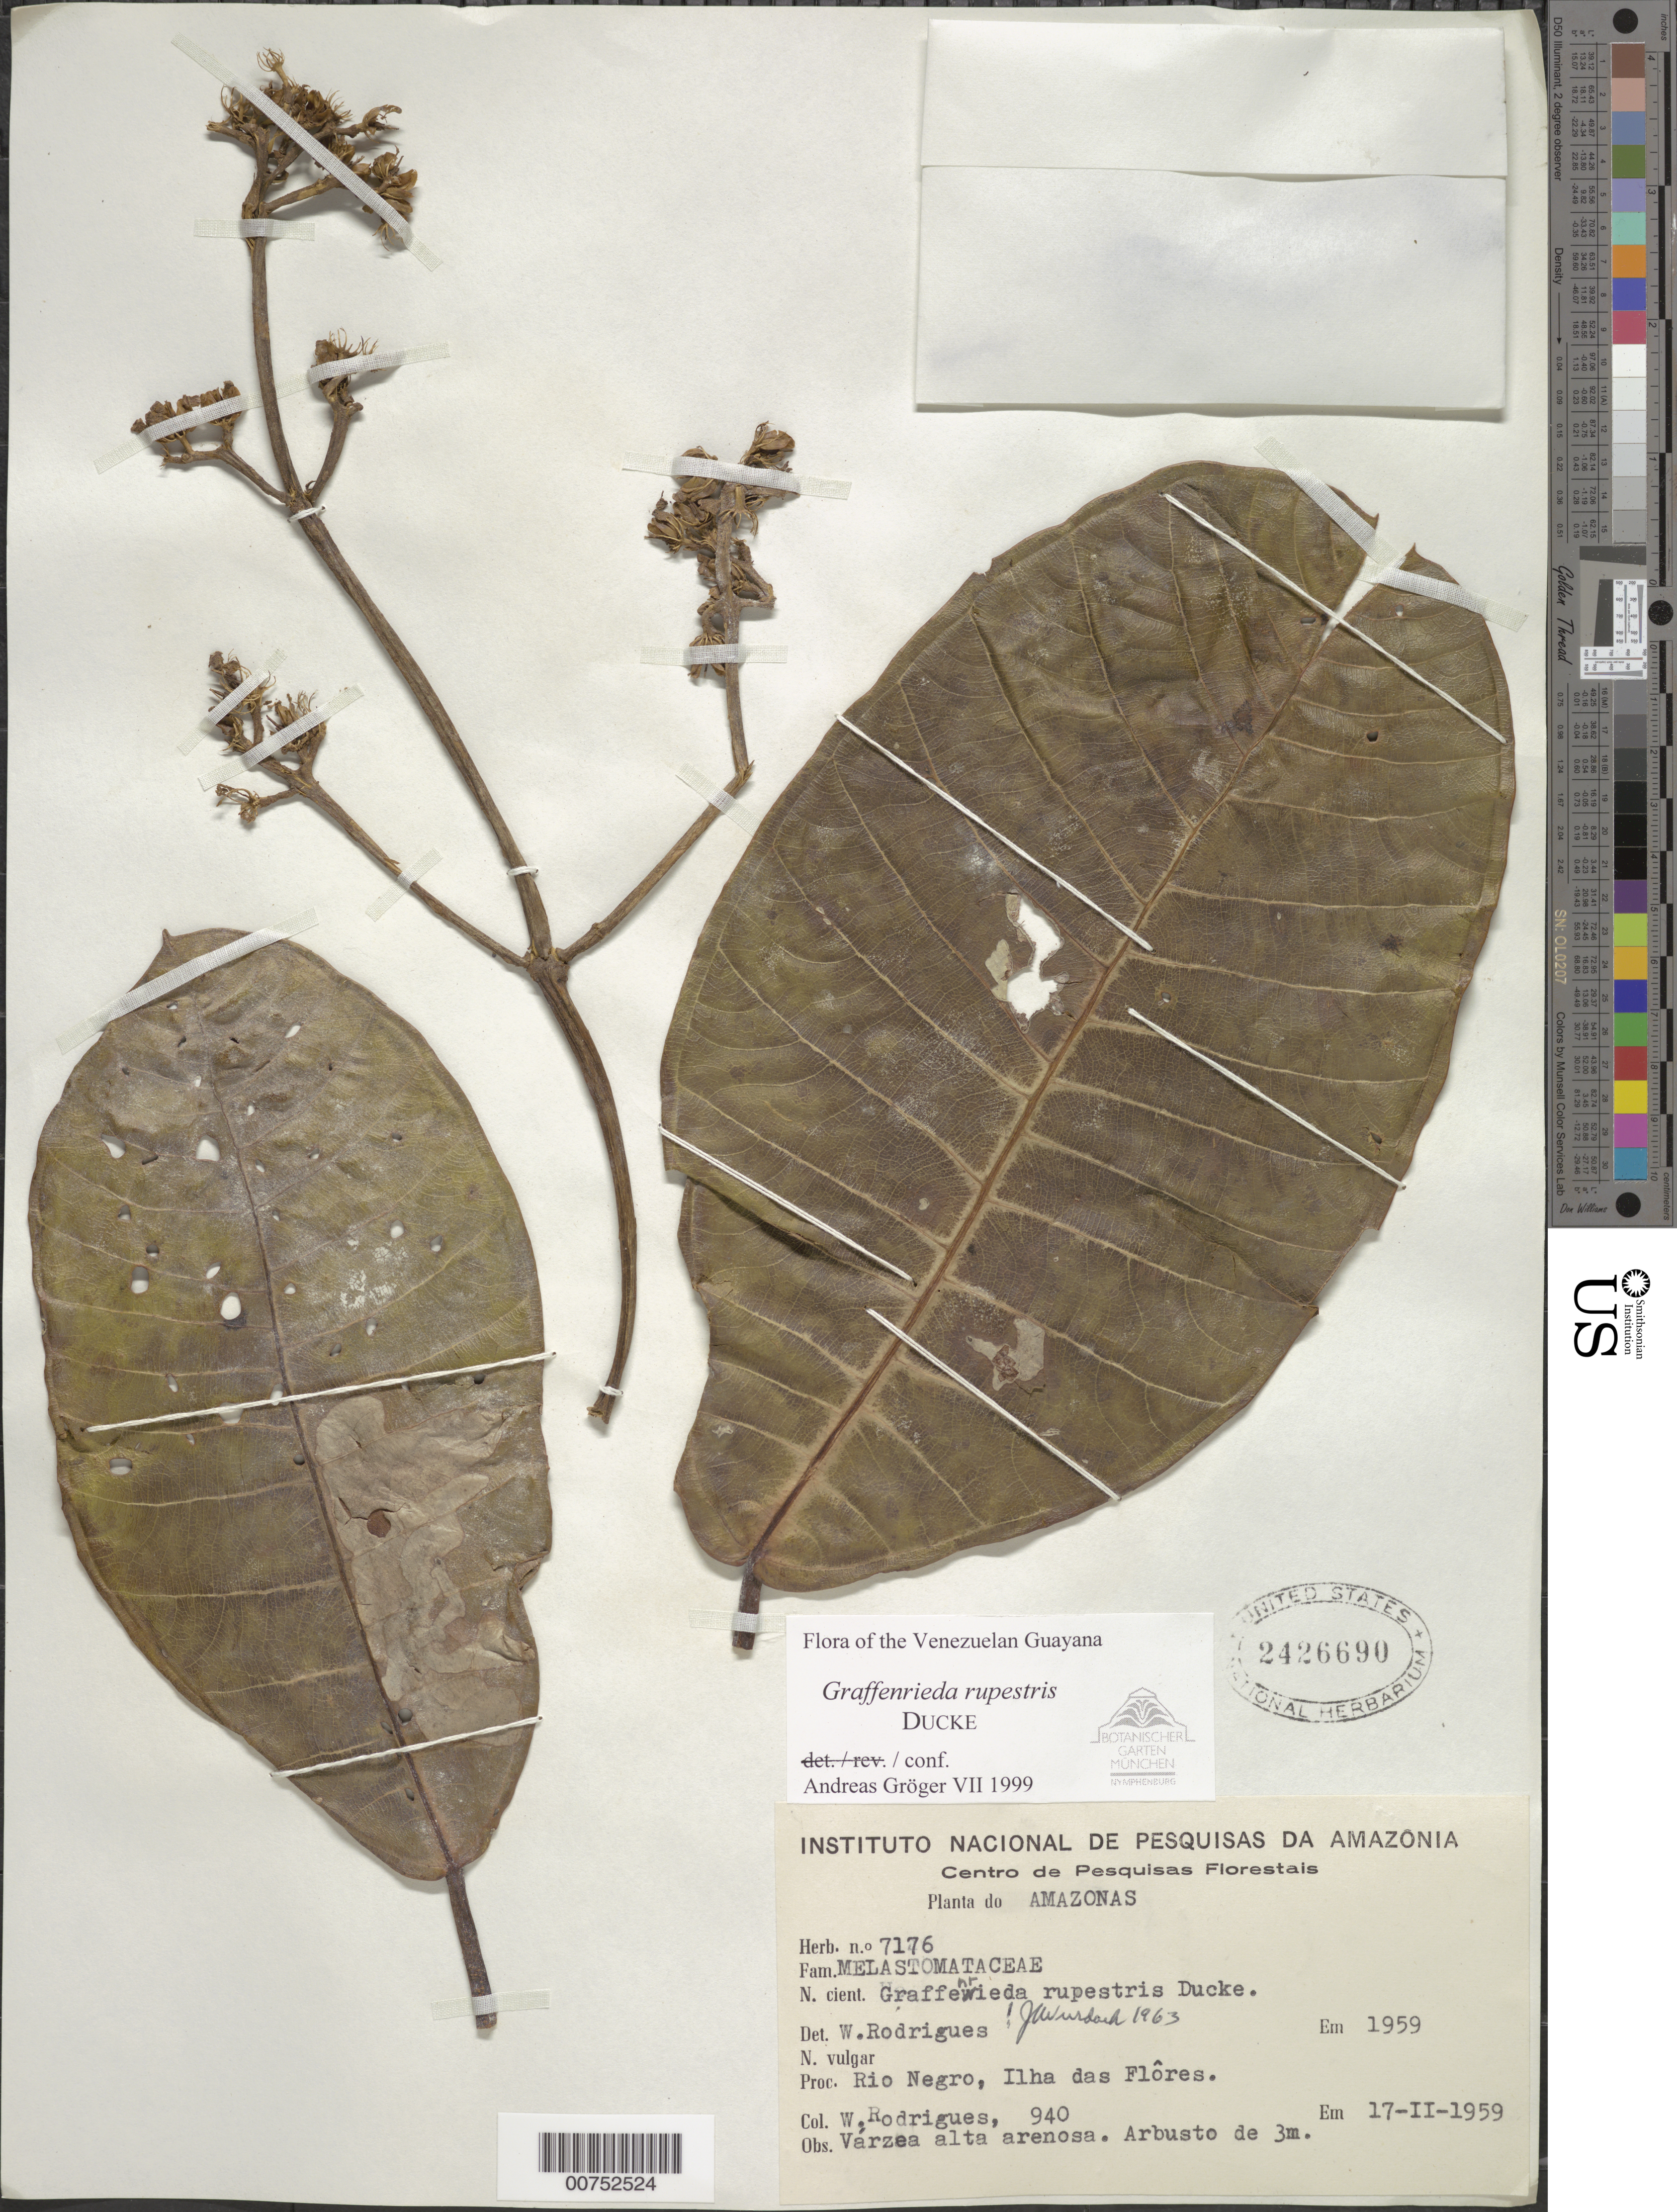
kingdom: Plantae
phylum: Tracheophyta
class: Magnoliopsida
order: Myrtales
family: Melastomataceae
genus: Graffenrieda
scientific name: Graffenrieda rupestris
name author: Ducke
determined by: Gröger, A.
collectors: W. A. Rodrigues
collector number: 940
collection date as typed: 17-Feb-59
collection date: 1959-02-17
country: Venezuela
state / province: Amazonas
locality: Río Negro, Ilha das Flores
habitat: varzea alta arenosa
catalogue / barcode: US 2426690